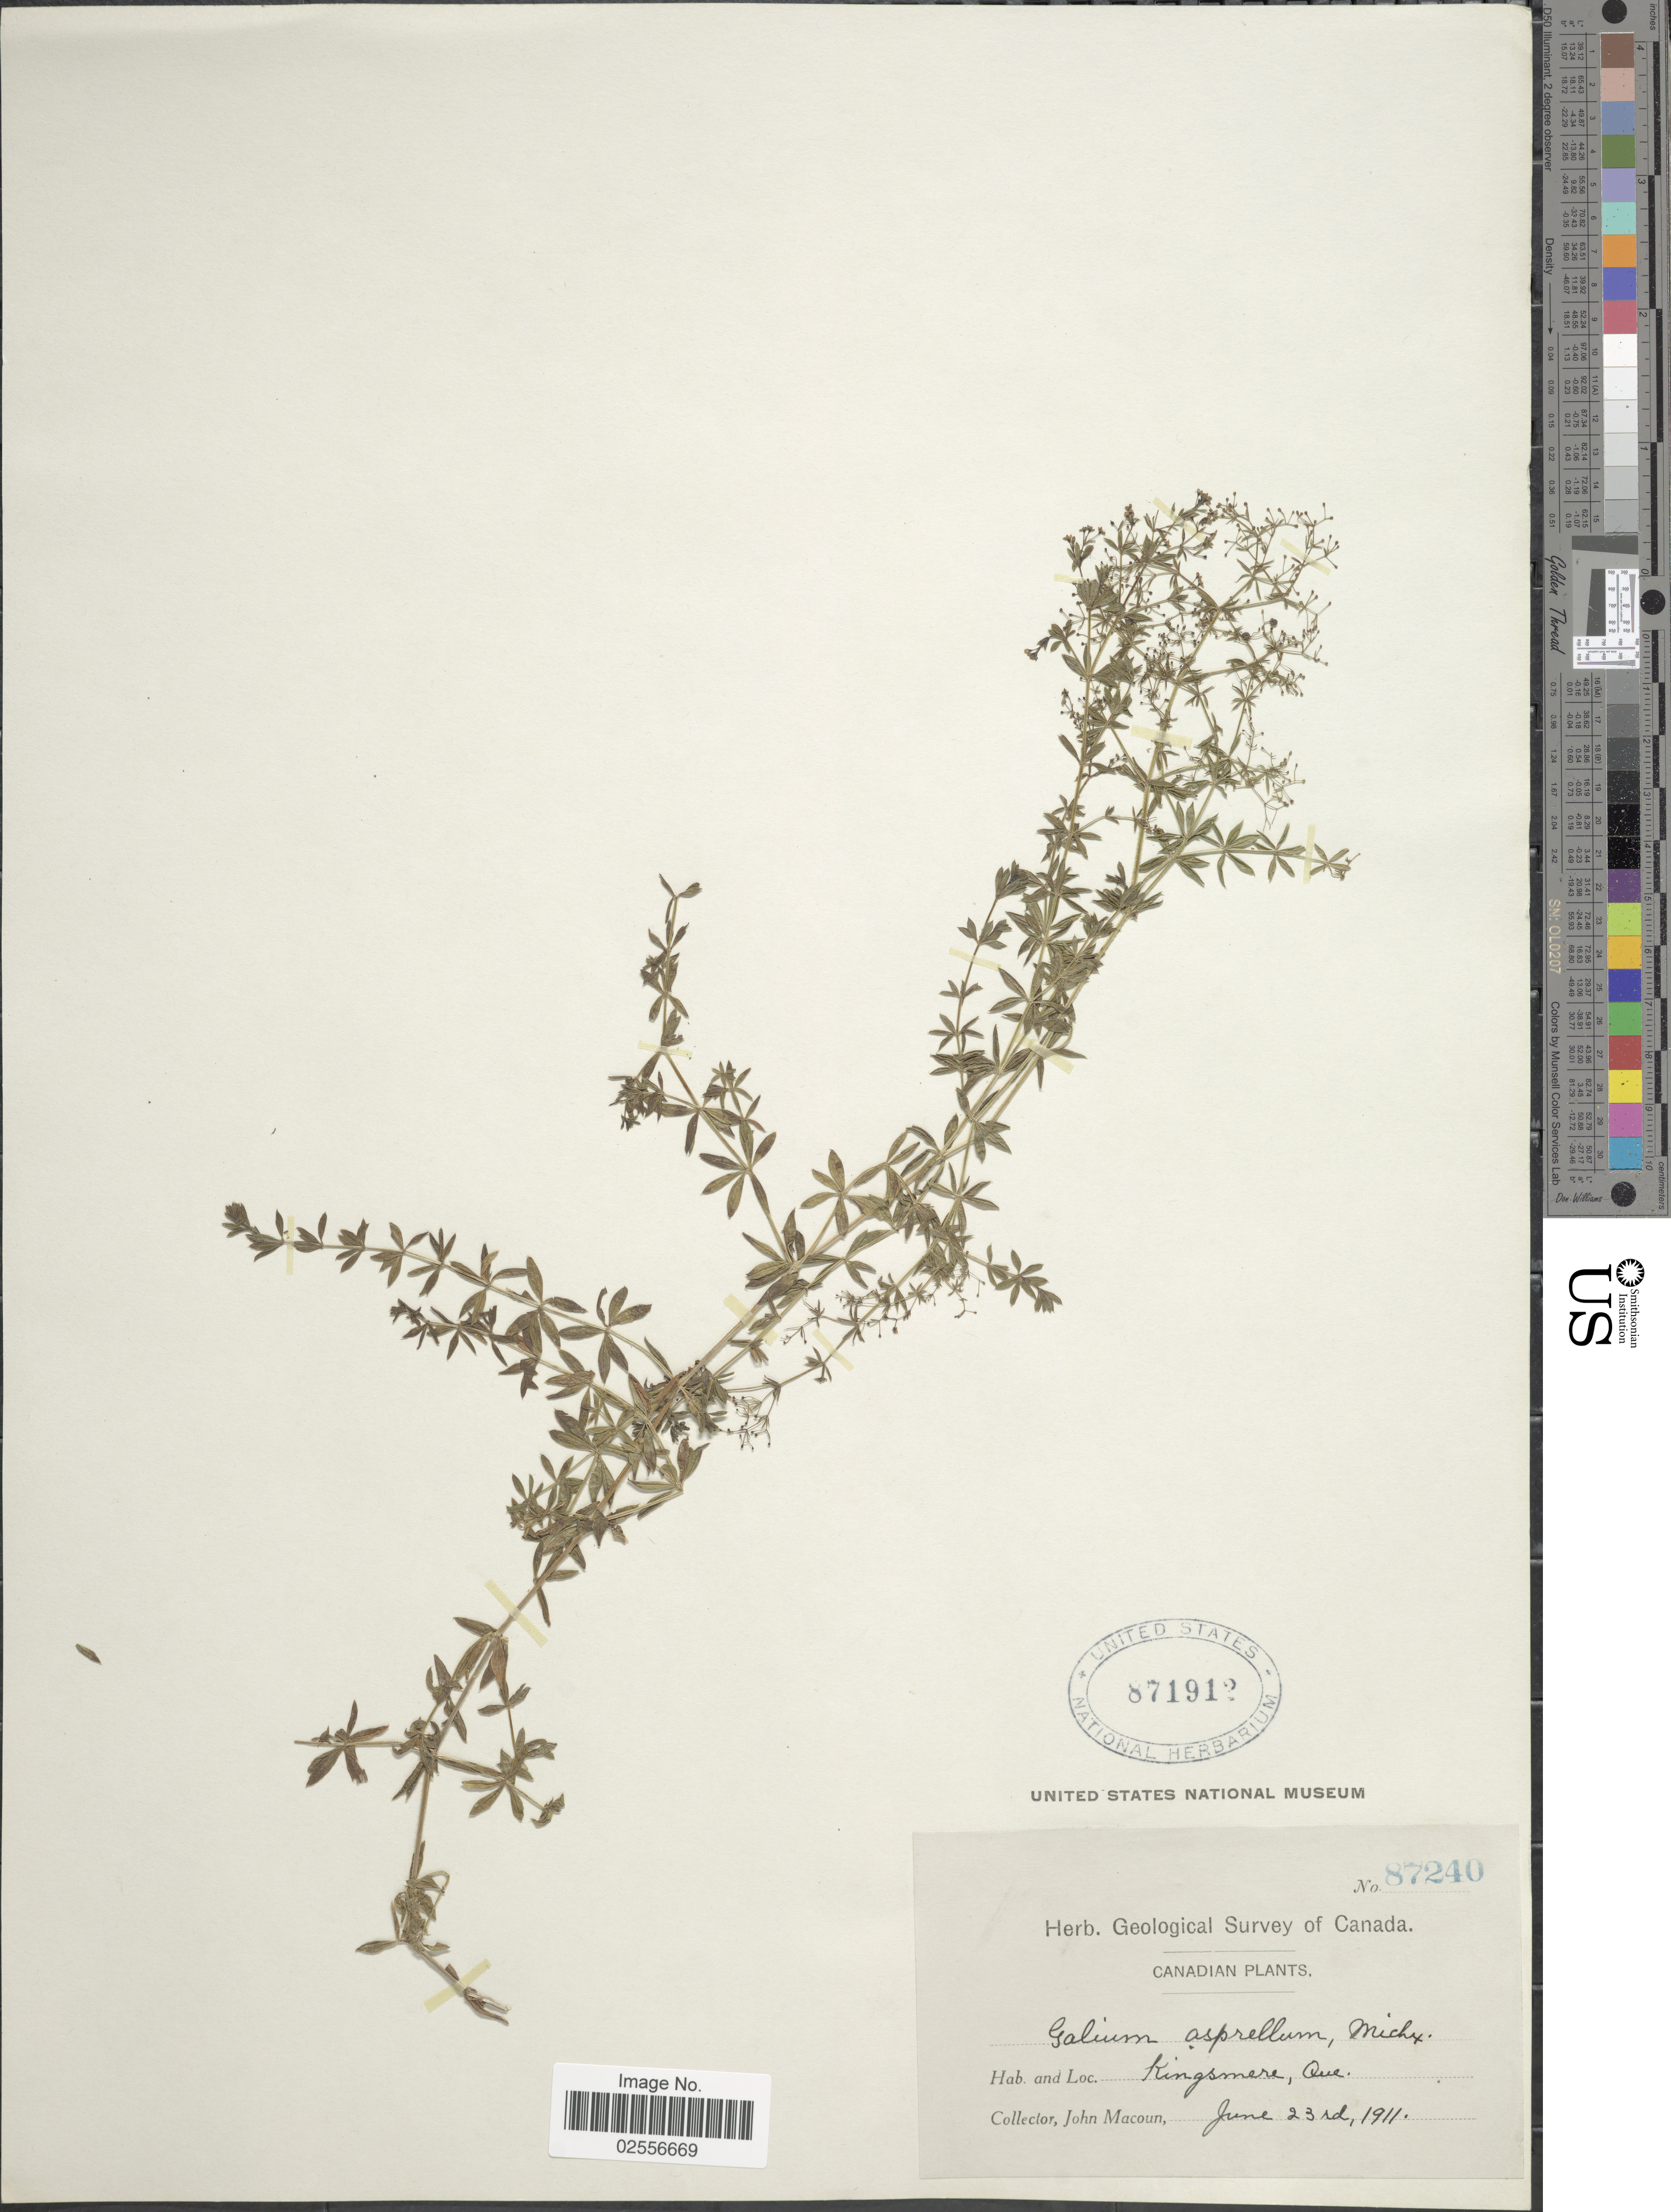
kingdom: Plantae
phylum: Tracheophyta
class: Magnoliopsida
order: Gentianales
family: Rubiaceae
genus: Galium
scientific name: Galium asprellum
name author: Michx.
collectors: J. Macoun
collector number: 87240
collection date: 1911-06-23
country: Canada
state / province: Quebec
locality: Kingsmere, Que.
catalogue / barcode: US 871912